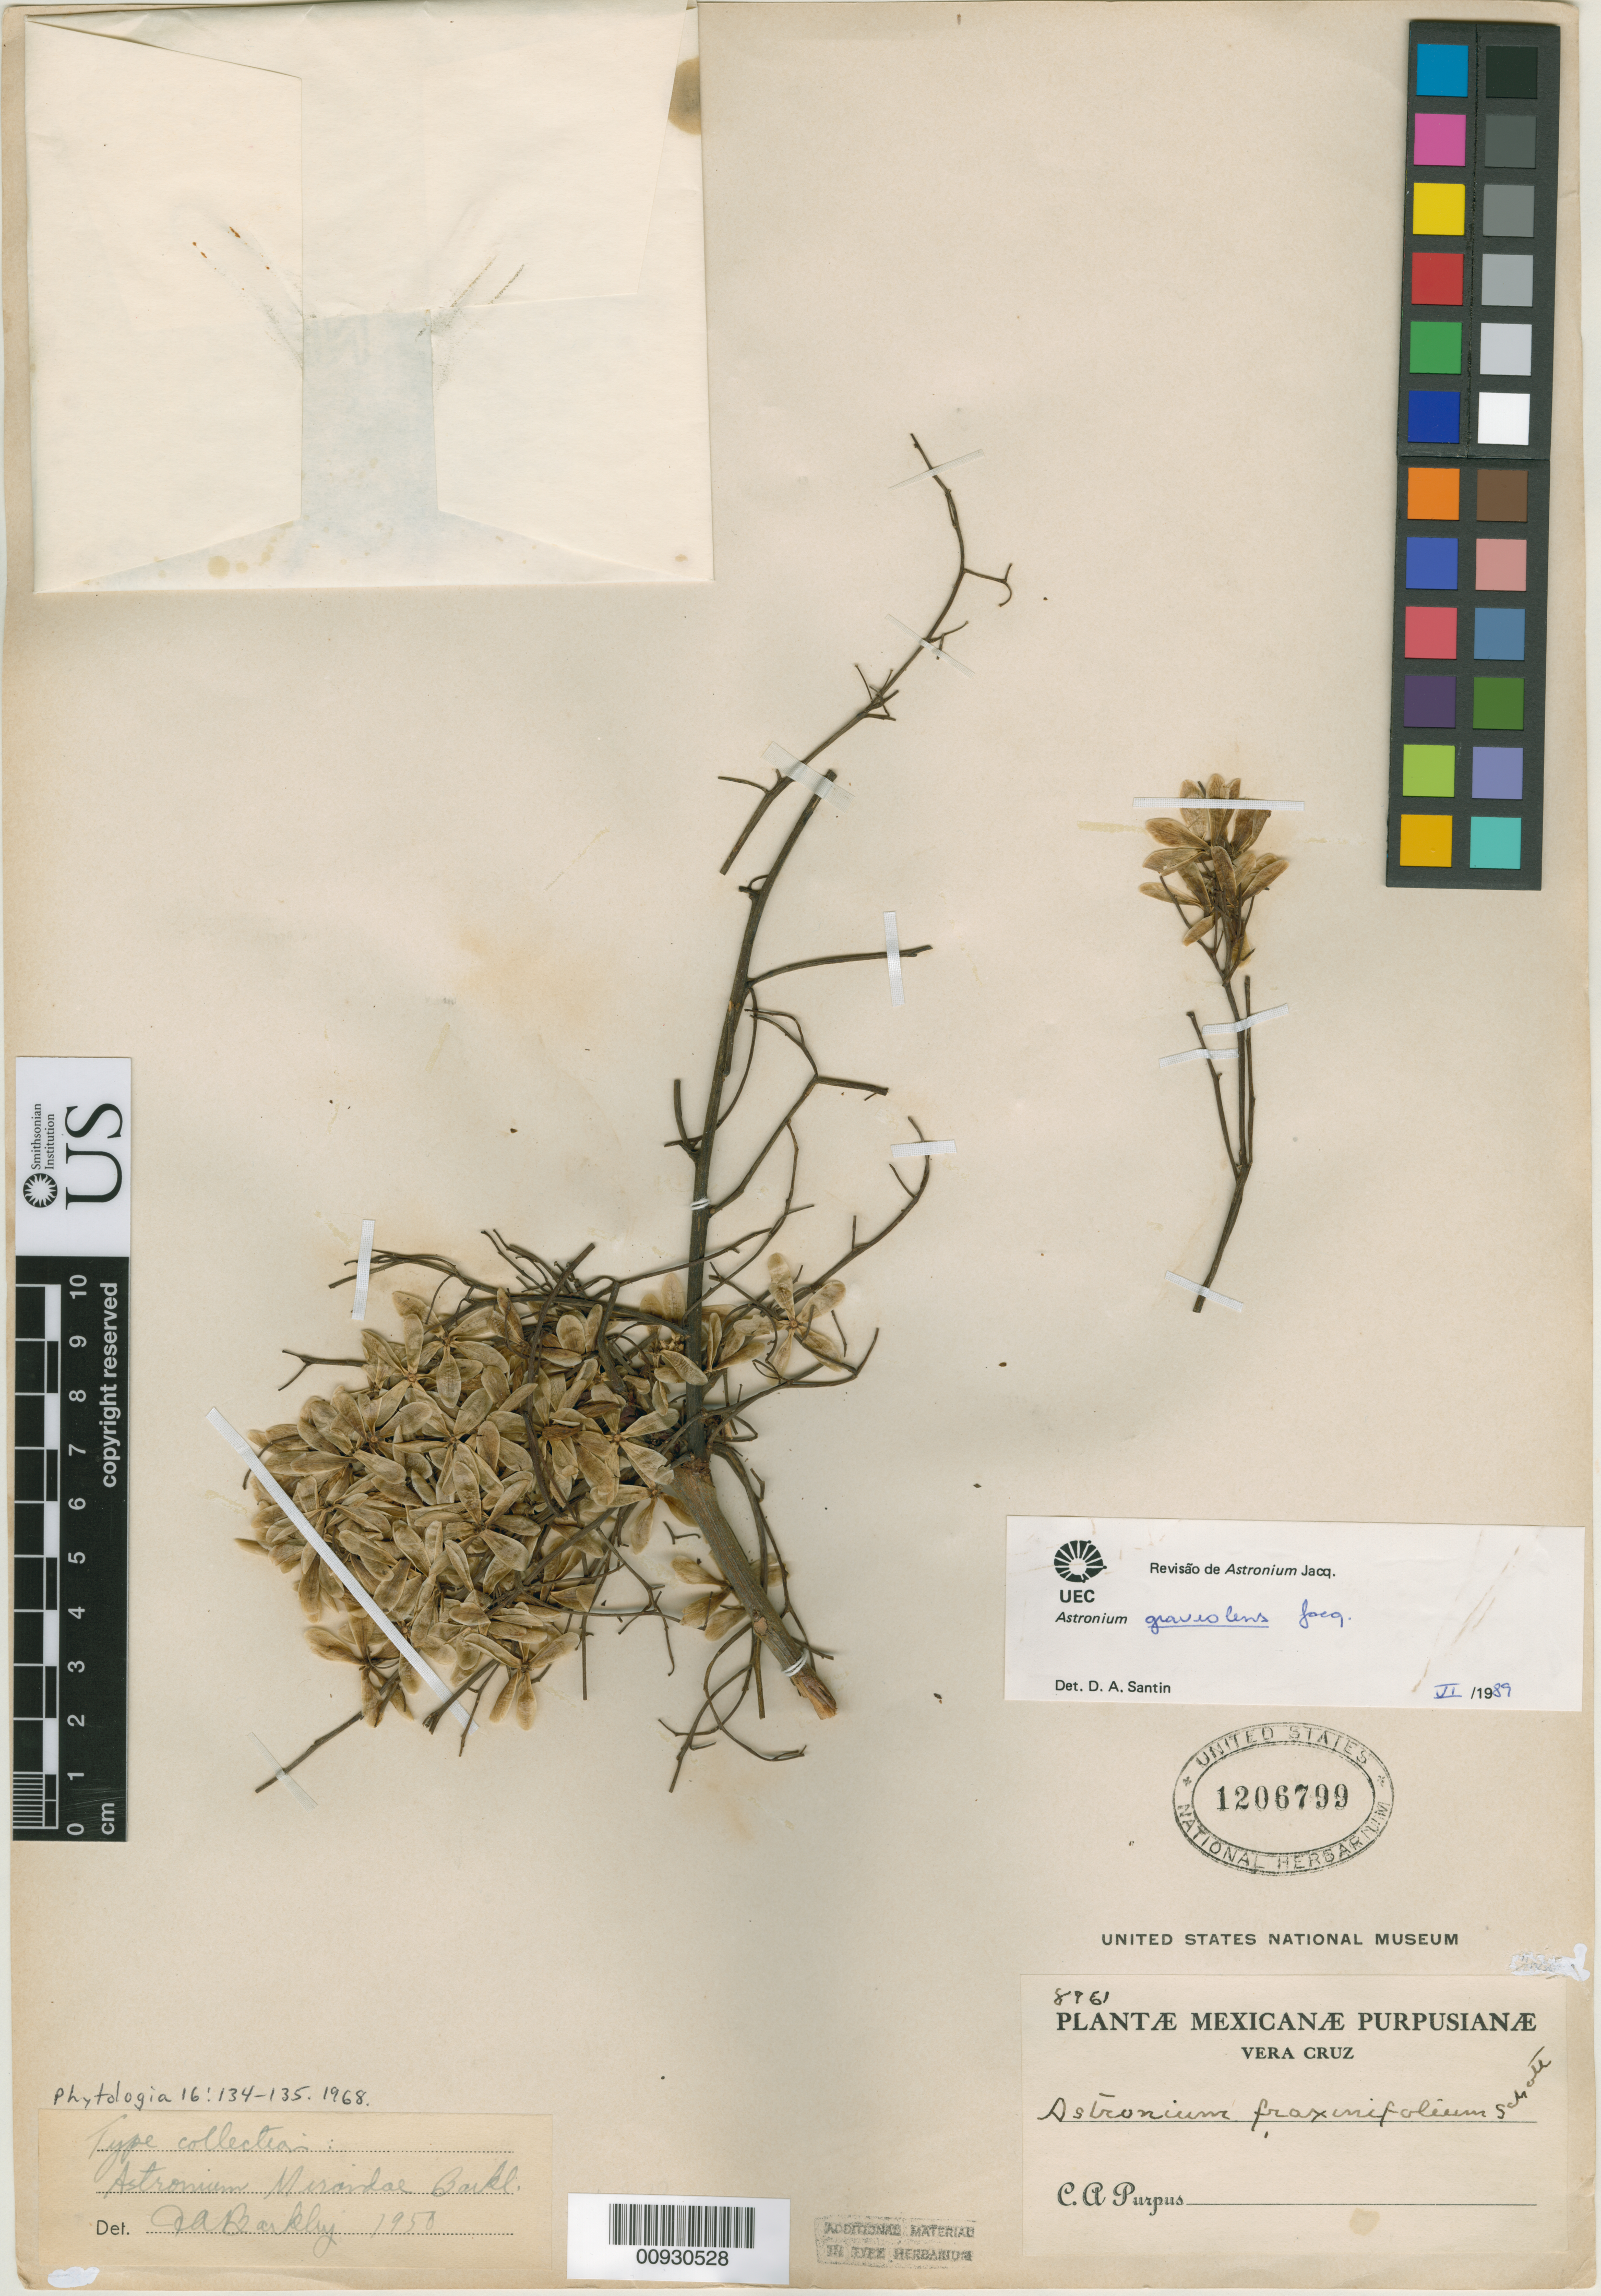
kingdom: Plantae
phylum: Tracheophyta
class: Magnoliopsida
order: Sapindales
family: Anacardiaceae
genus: Astronium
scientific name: Astronium mirandae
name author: F.A. Barkley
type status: Isotype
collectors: C. A. Purpus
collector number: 8761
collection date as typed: Apr 1922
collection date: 1922-04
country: Mexico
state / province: Veracruz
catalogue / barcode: US 1206799